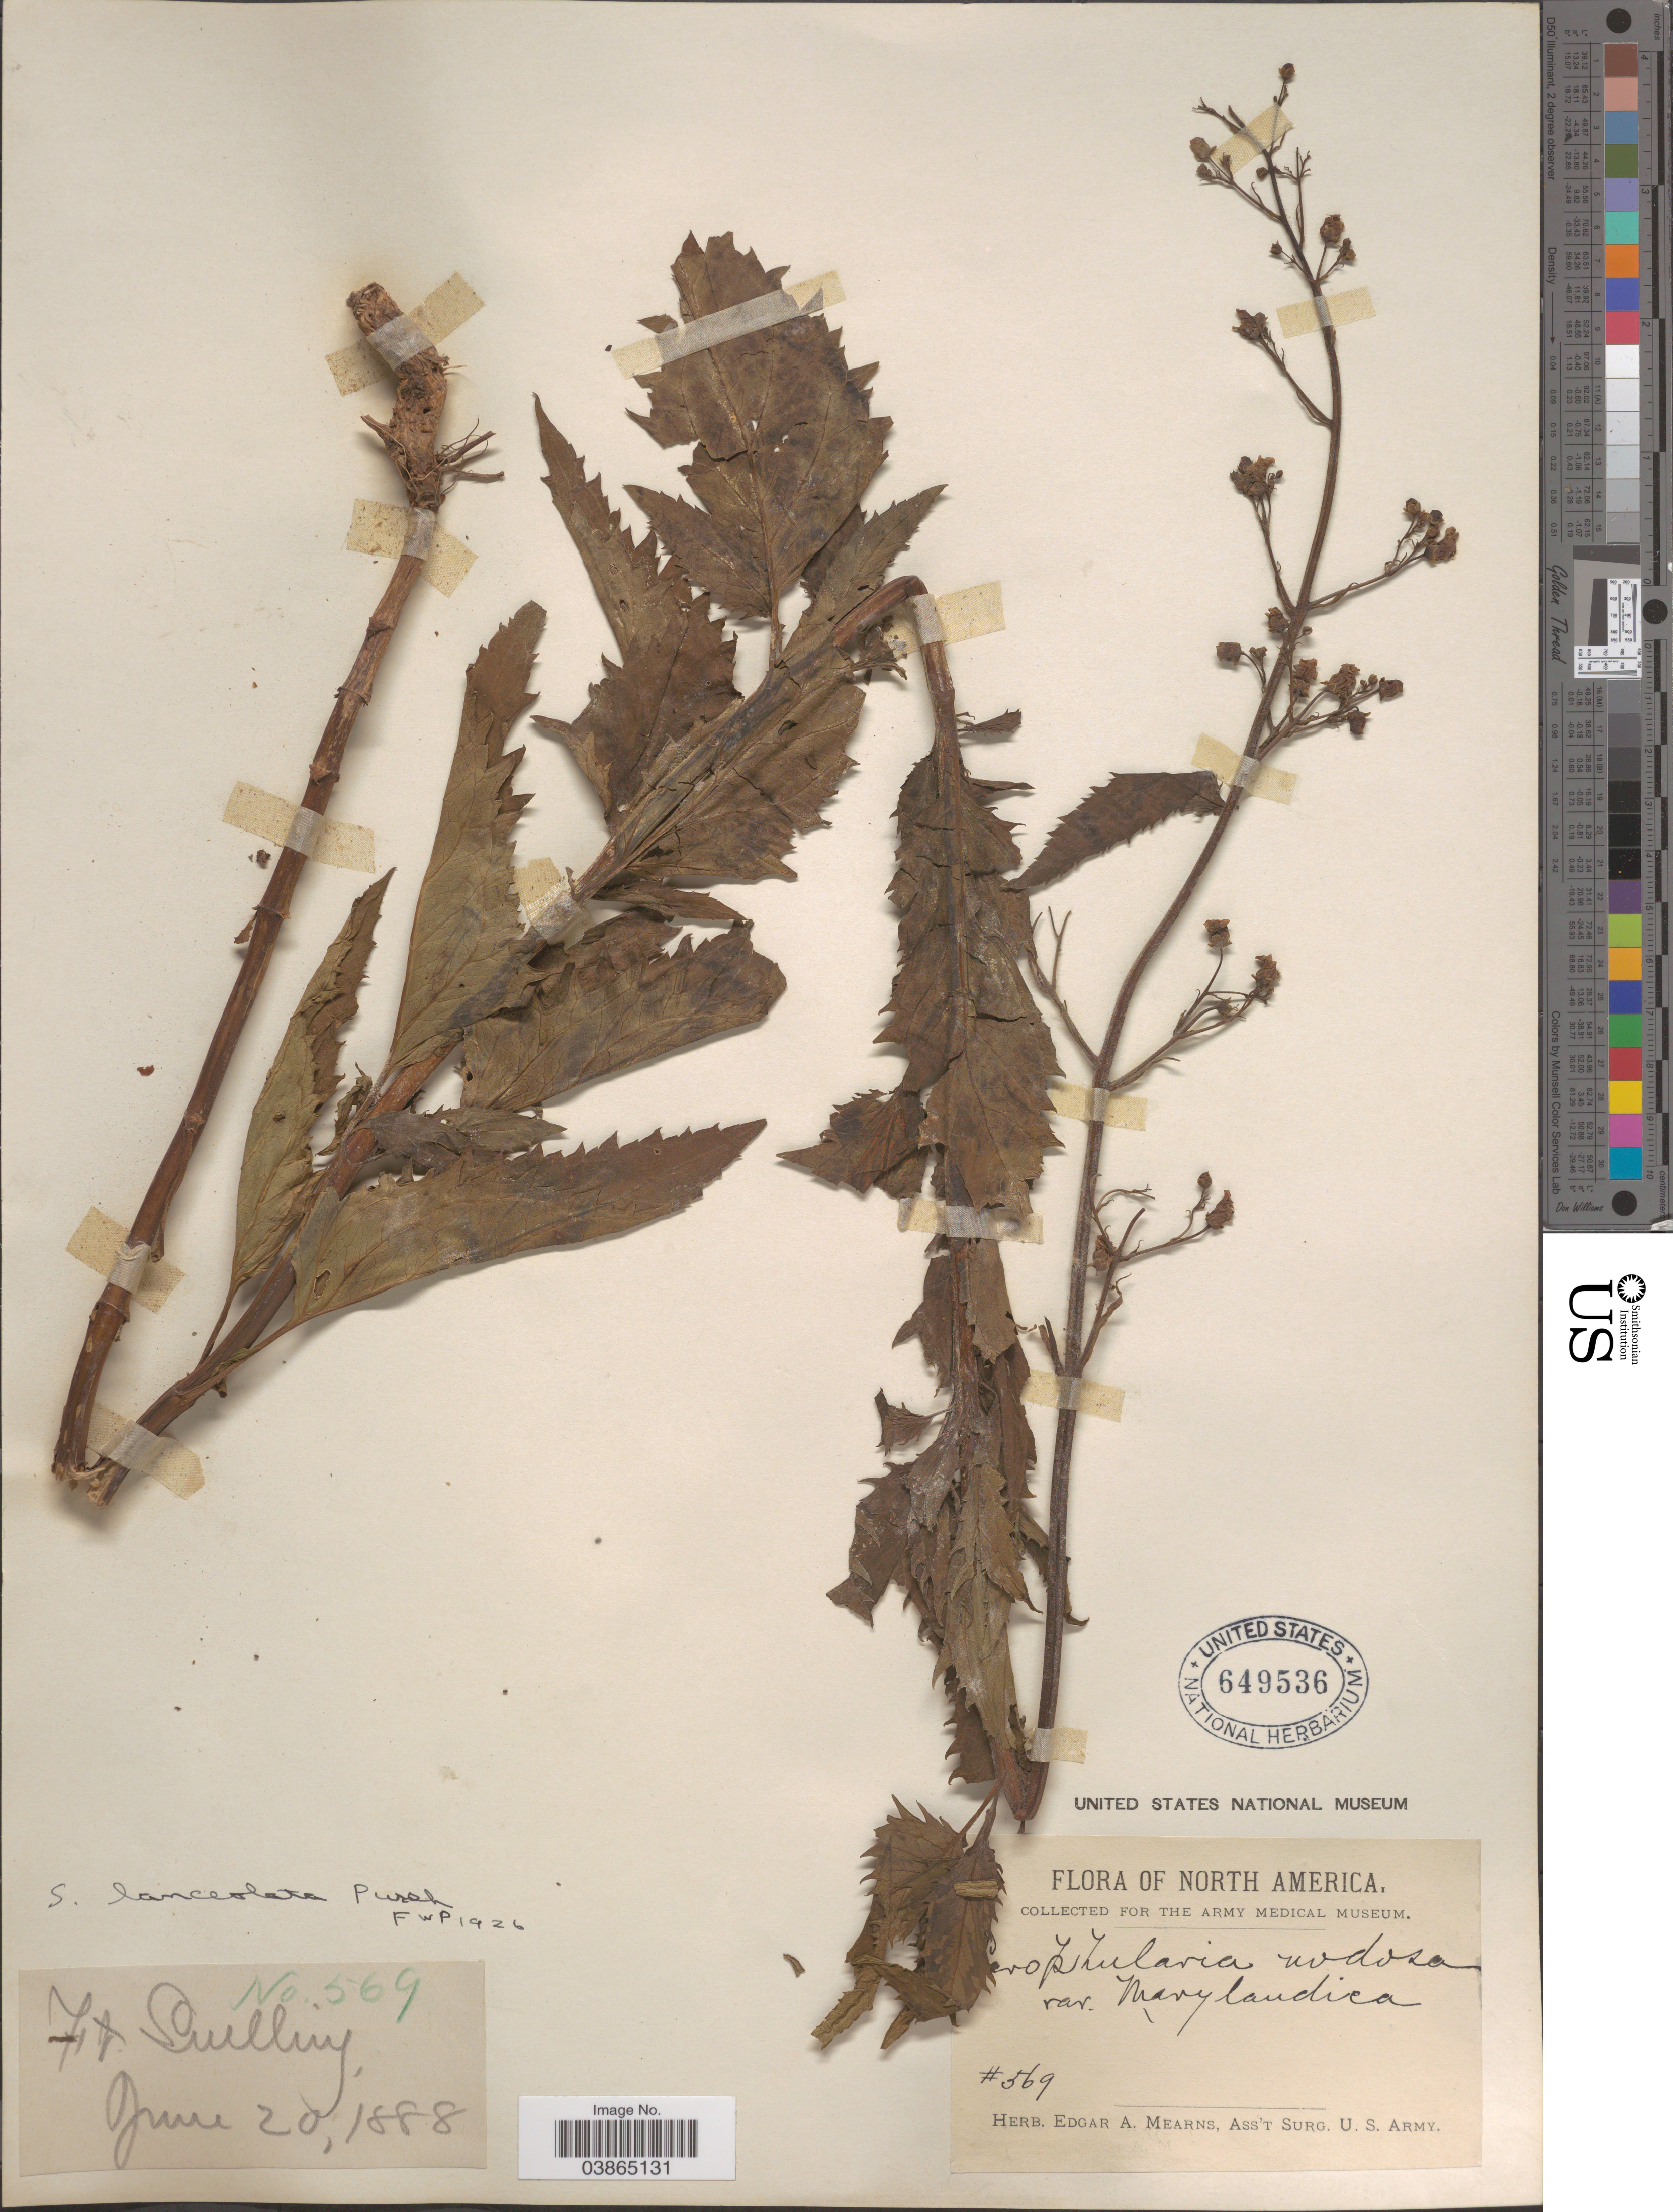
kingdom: Plantae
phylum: Tracheophyta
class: Magnoliopsida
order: Lamiales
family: Scrophulariaceae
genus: Scrophularia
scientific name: Scrophularia lanceolata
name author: Pursh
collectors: ex herb. Edgar A. Mearns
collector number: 569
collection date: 1888-06-20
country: United States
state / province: Minnesota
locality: North America. Frt. Snelling.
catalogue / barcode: US 649536